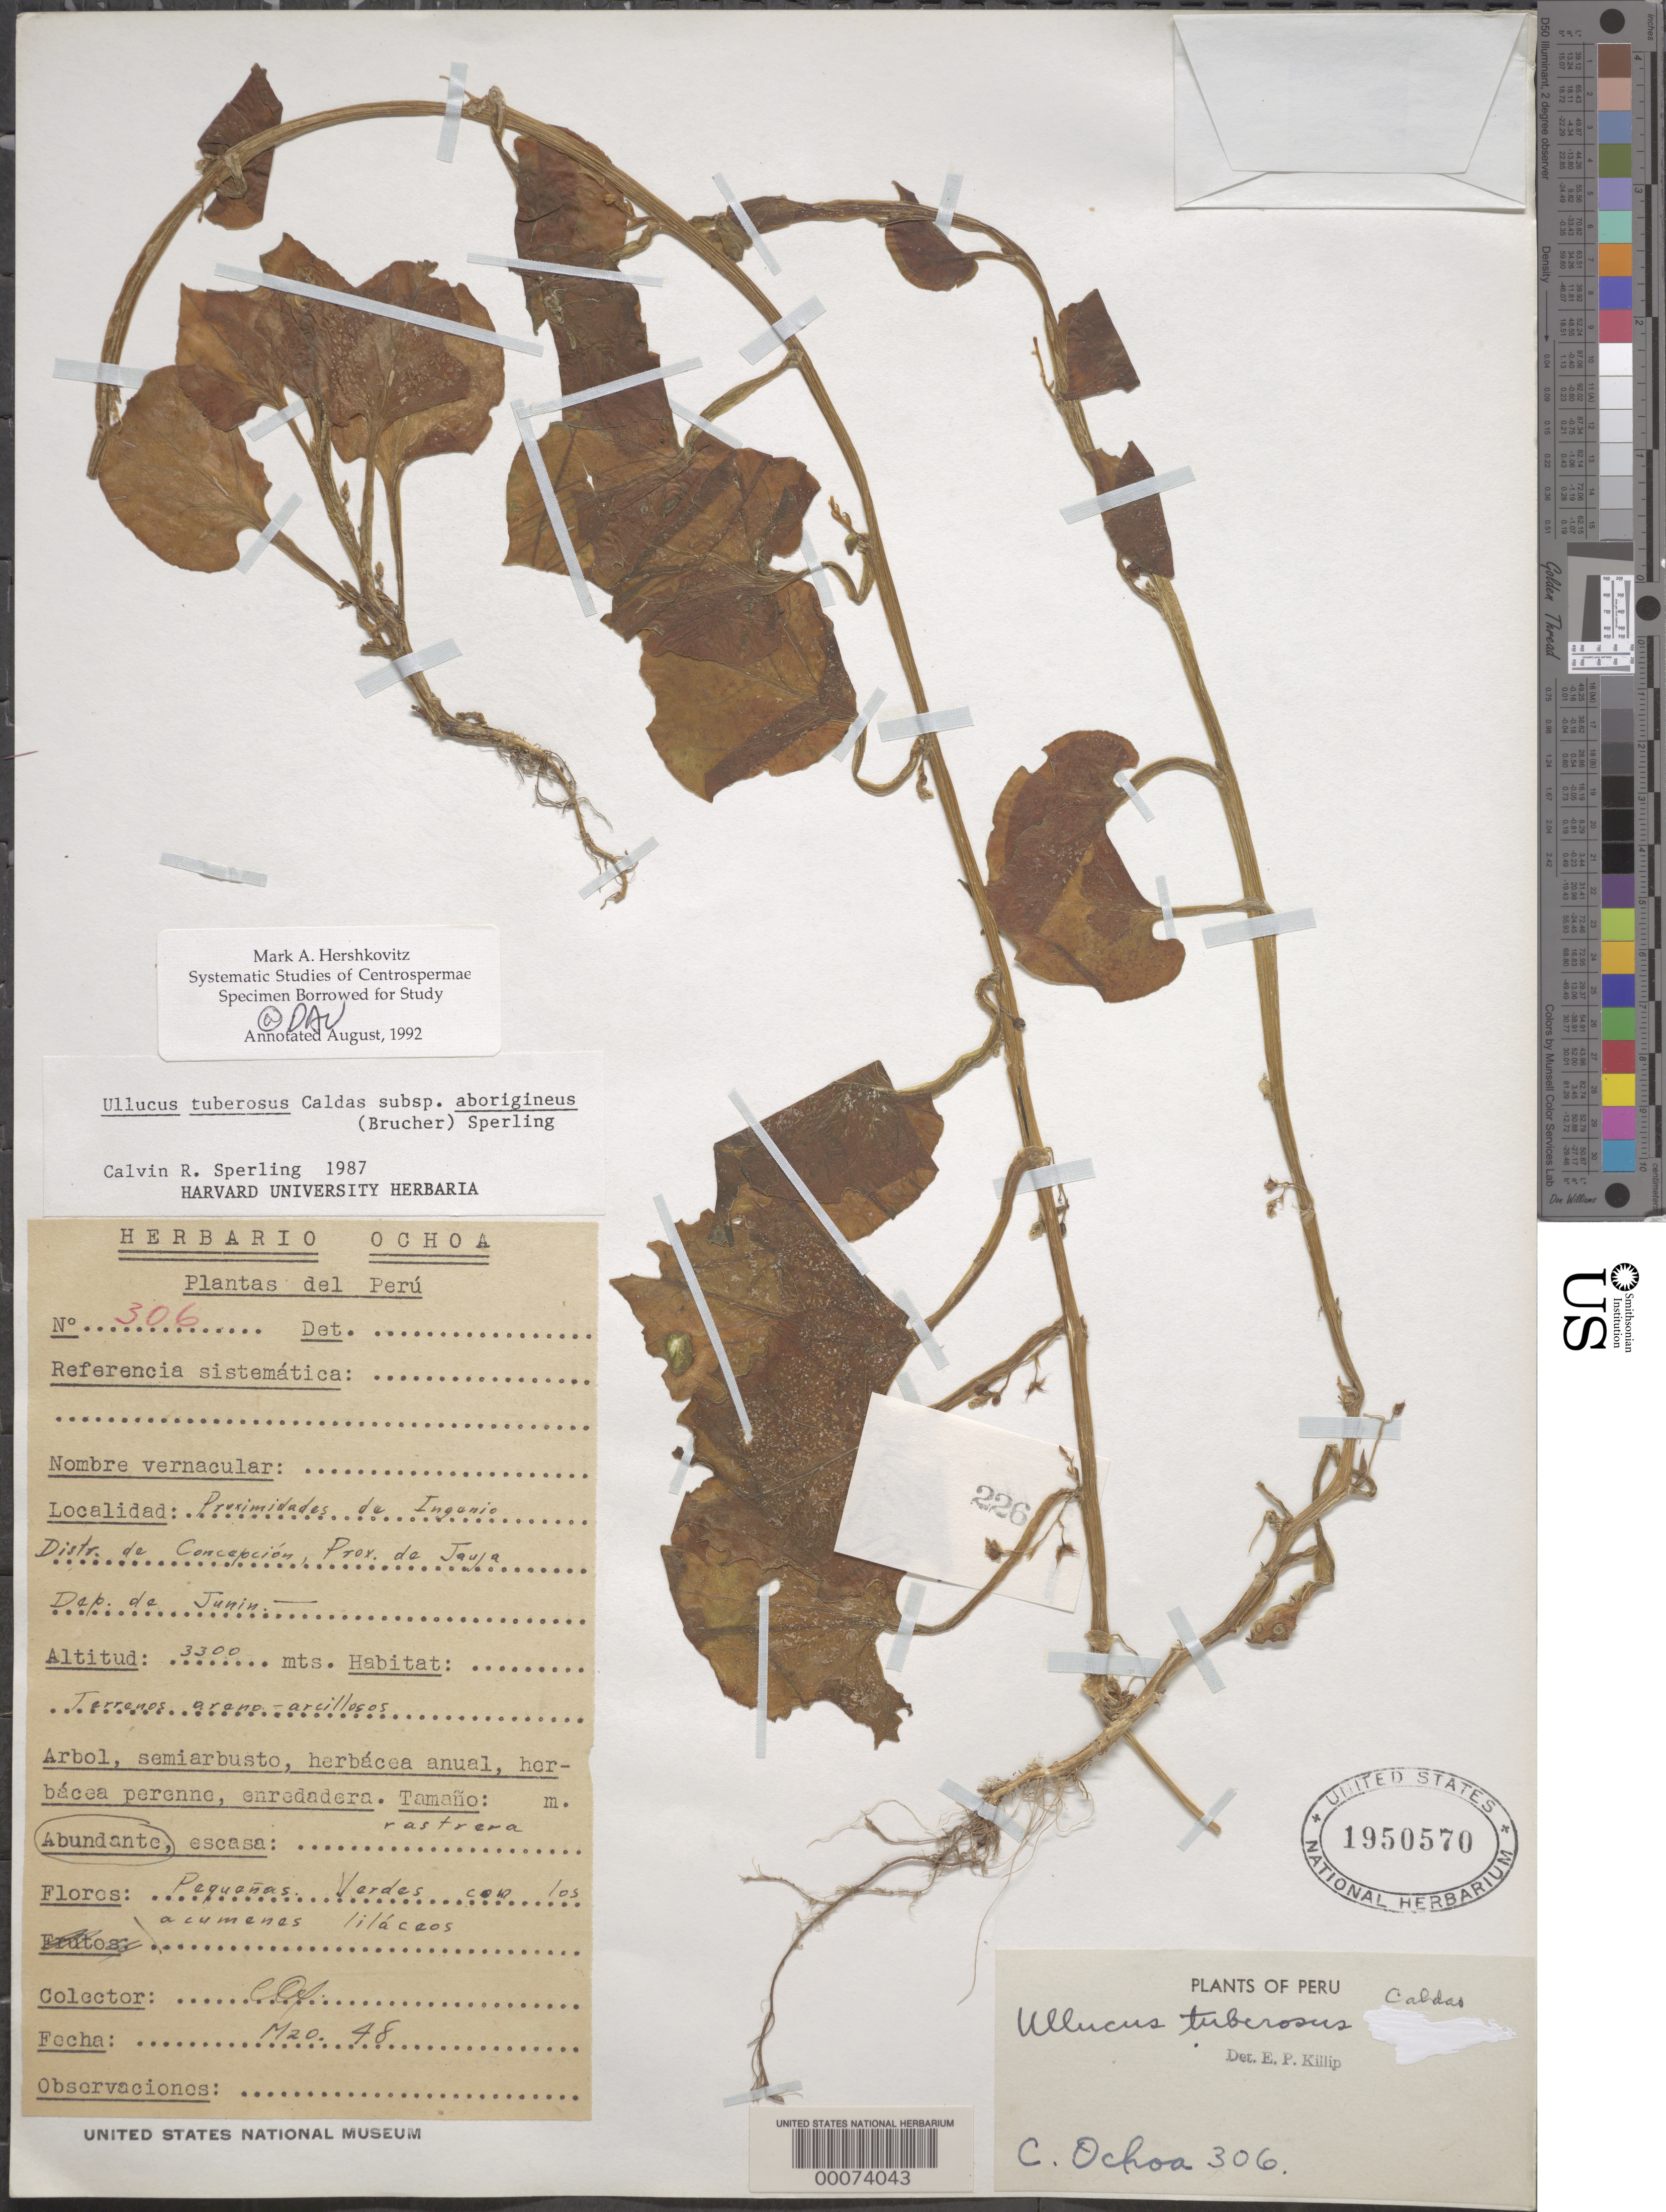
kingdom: Plantae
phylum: Tracheophyta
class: Magnoliopsida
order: Caryophyllales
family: Basellaceae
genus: Ullucus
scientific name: Ullucus tuberosus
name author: Caldas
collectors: C. Ochoa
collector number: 306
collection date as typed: Transcribed d/m/y: /3/48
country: Peru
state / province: Junín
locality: Proximidades de Ingenio. Distr. de Concepción, Prov. de Jauja. Dep. de Junin.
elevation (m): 3300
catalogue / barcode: US 1950570